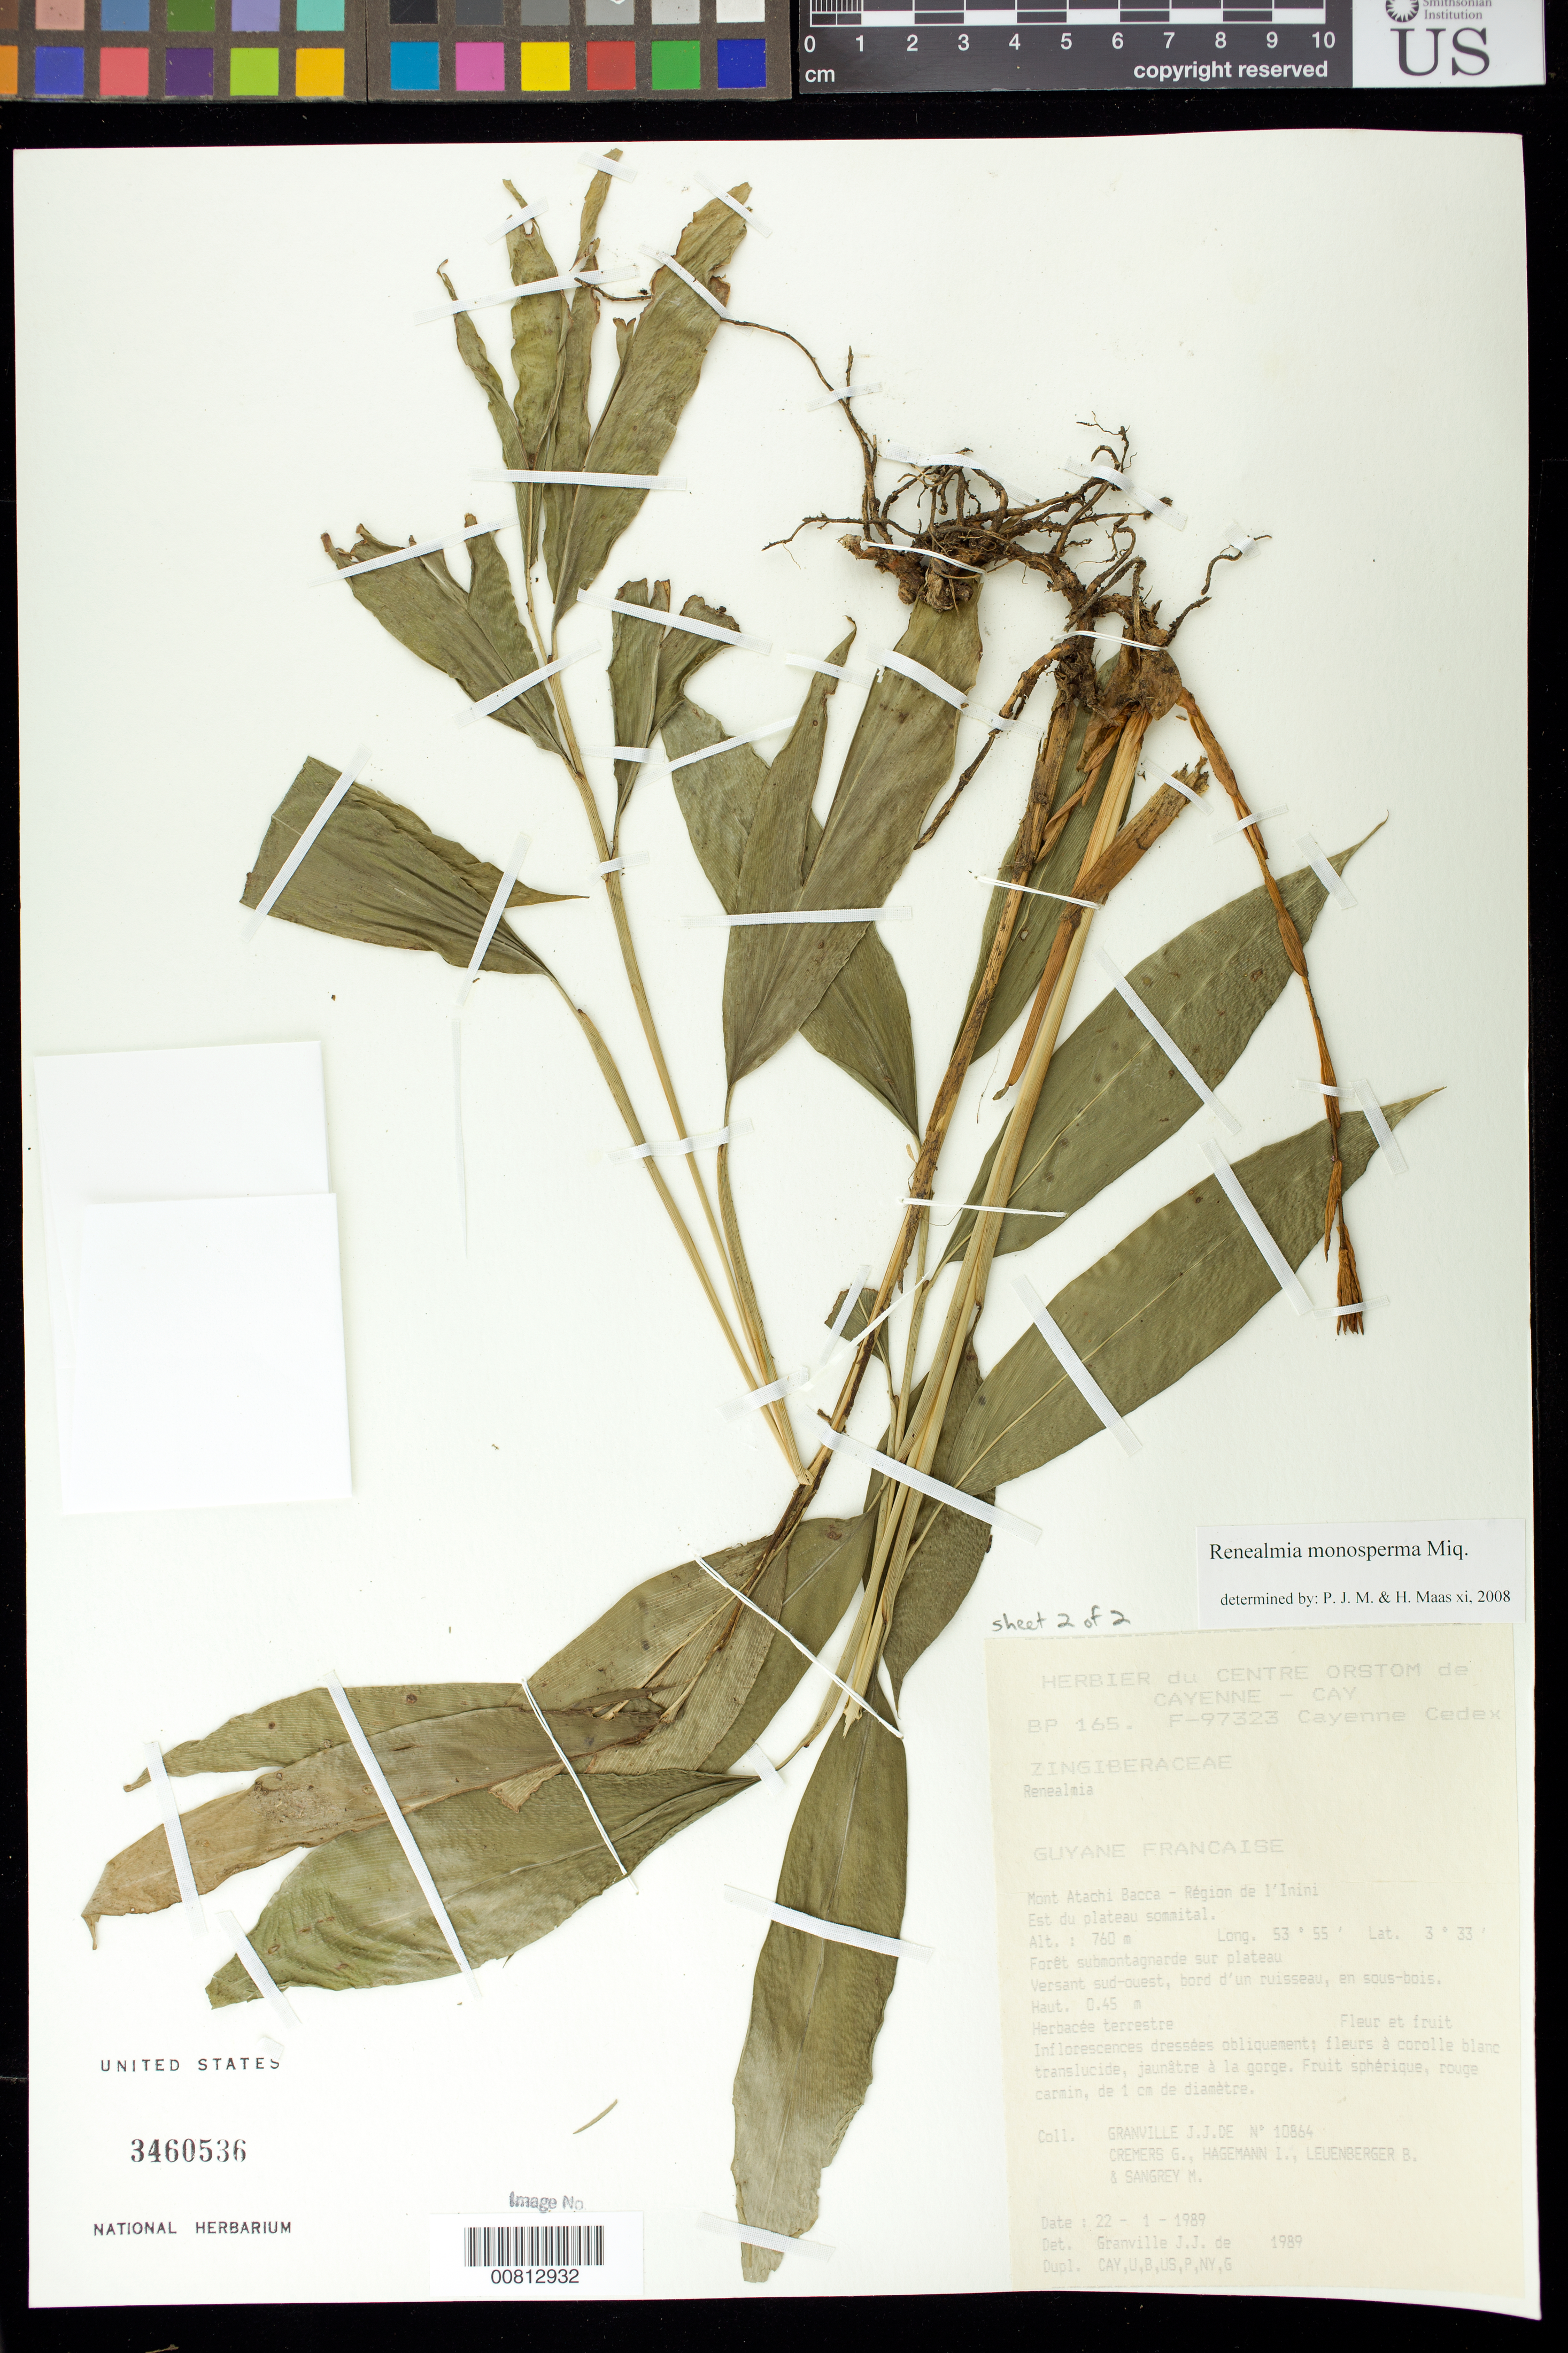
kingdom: Plantae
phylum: Tracheophyta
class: Liliopsida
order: Zingiberales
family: Zingiberaceae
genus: Renealmia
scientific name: Renealmia monosperma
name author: Miq.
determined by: Maas, Paul J.; Maas, H.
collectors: J.-J. de Granville, G. Cremers, J. Hagemann, B. E. Leuenberger & M. S. Sangrey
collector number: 10864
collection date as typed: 22-Jan-89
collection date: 1989-01-22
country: French Guiana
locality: Mont Atachi Bacca, région de l'Inini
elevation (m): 760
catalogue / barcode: US 3460536